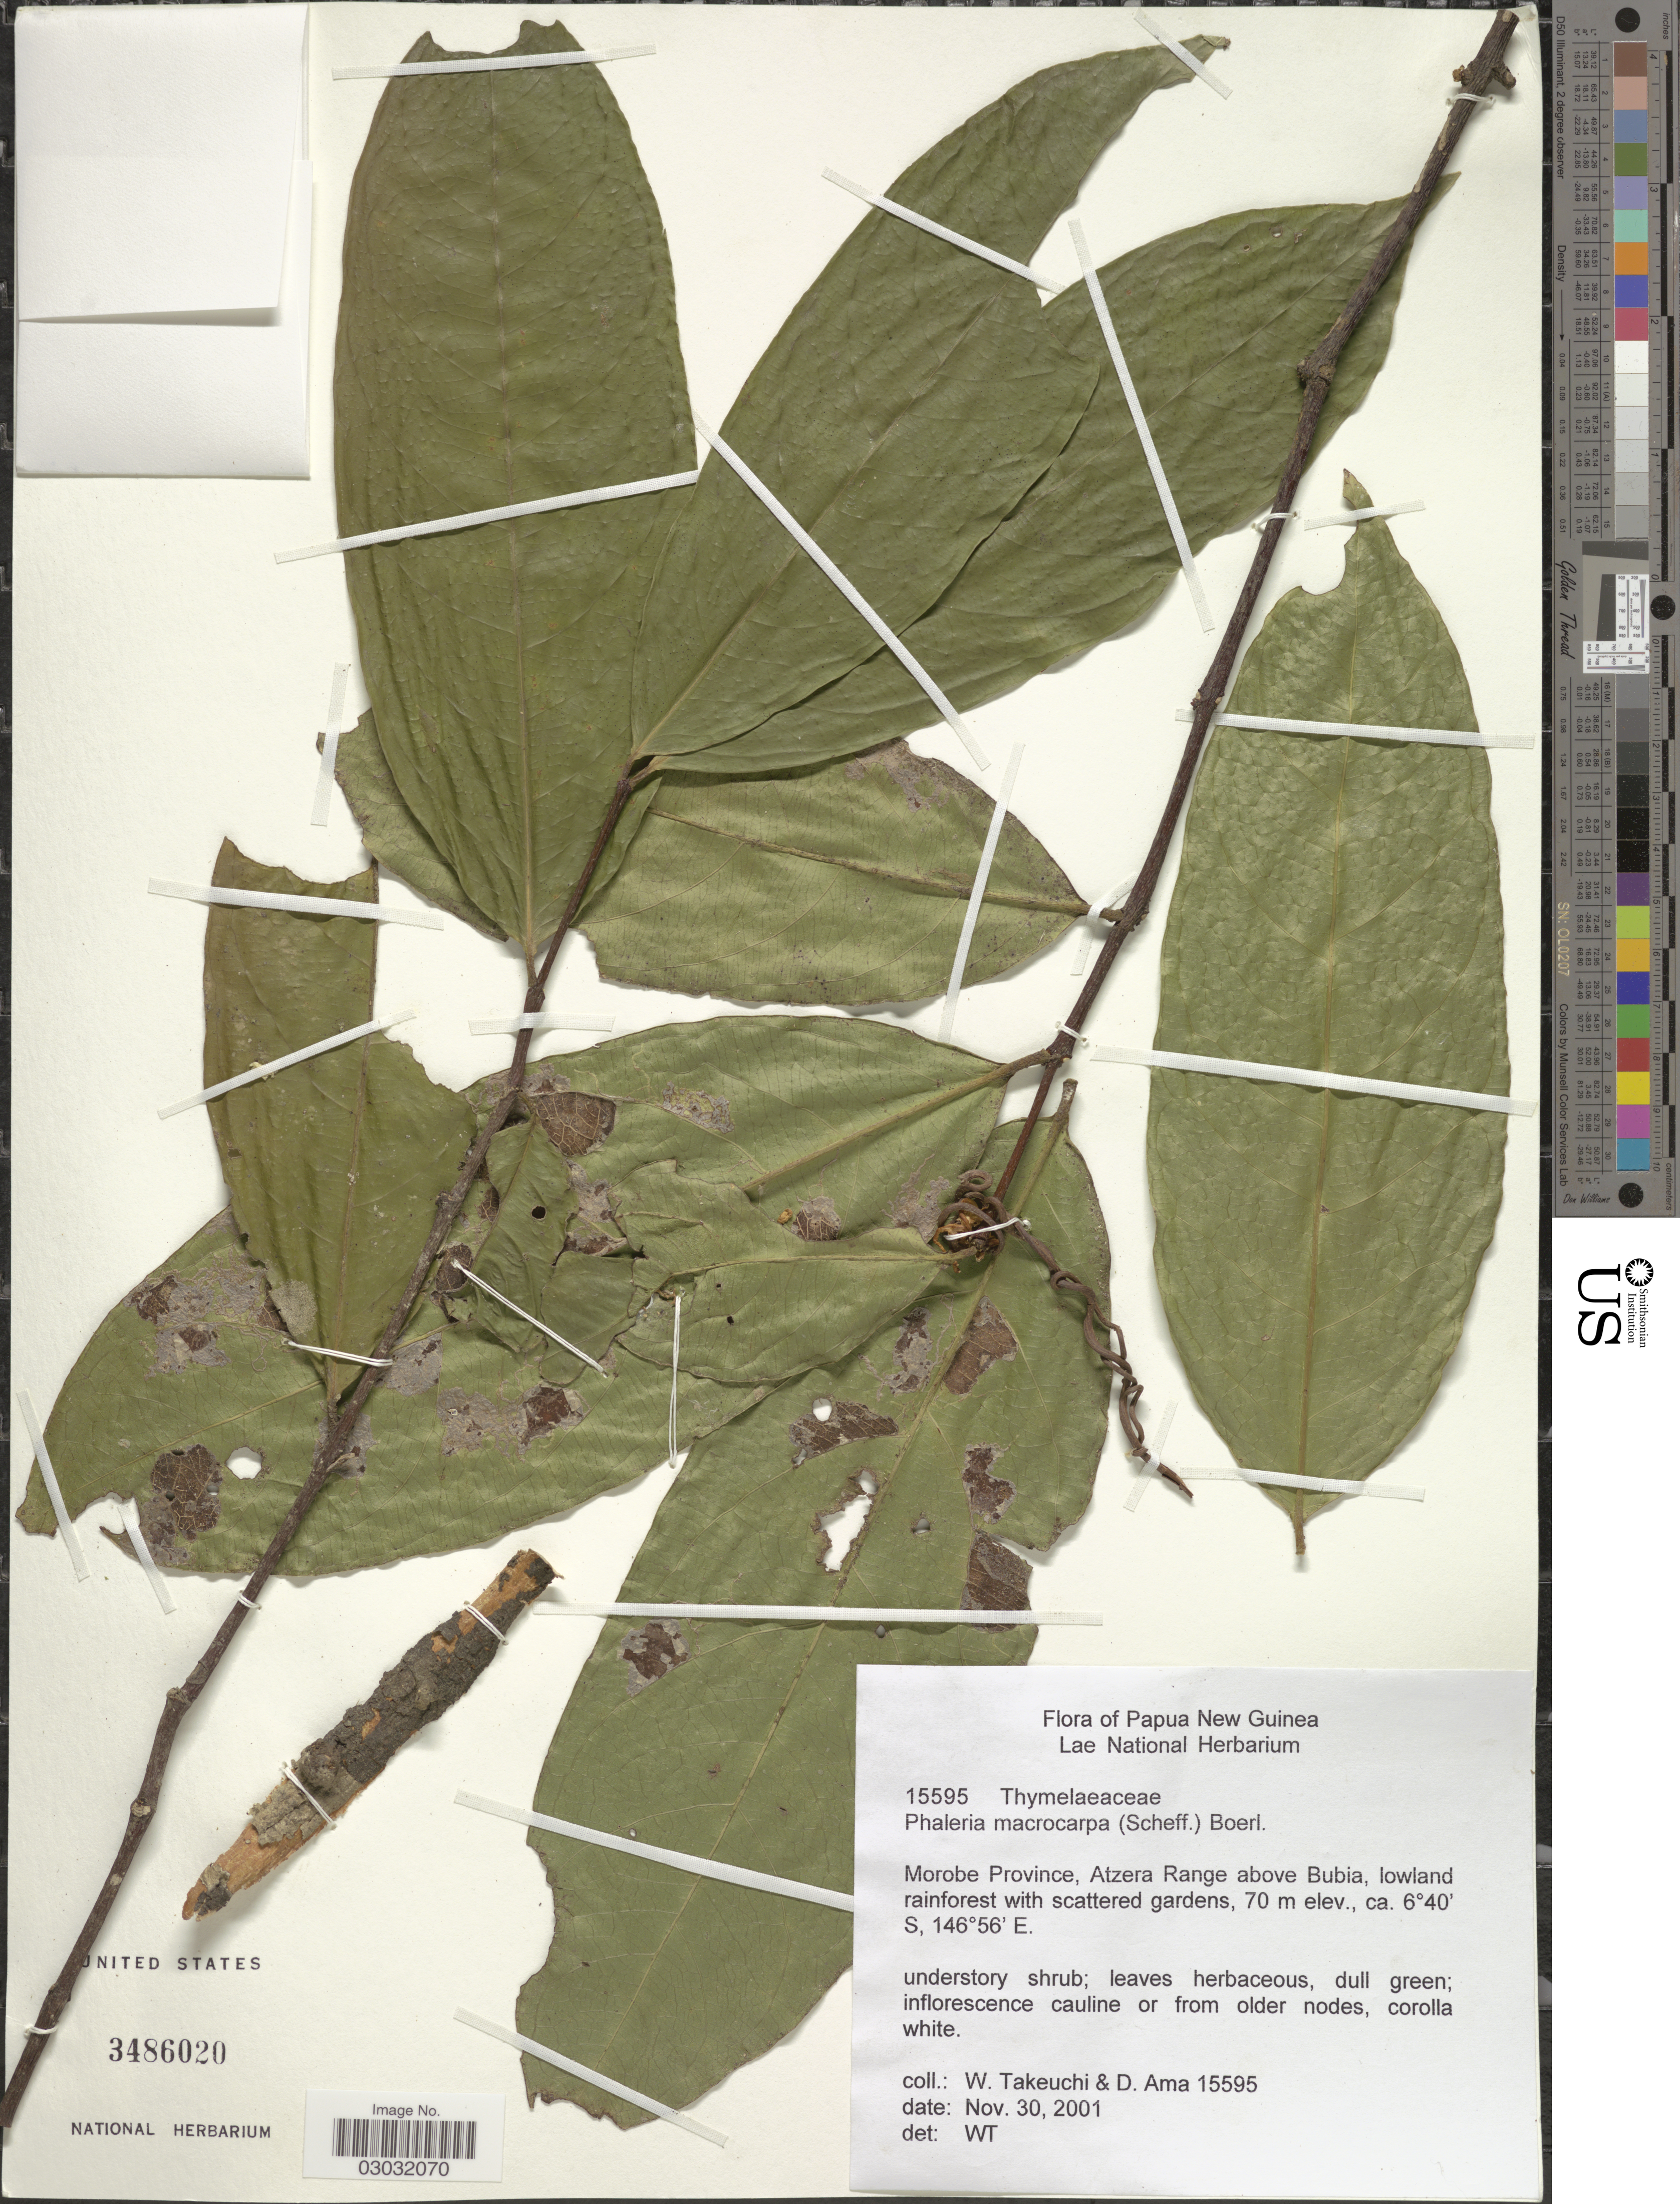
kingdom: Plantae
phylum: Tracheophyta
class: Magnoliopsida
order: Malvales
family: Thymelaeaceae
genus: Phaleria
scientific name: Phaleria macrocarpa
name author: (Scheff.) Boerl.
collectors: W. Takeuchi & D. Ama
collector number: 15595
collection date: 2001-11-30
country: Papua New Guinea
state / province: Morobe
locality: Atzera Range above Bubia.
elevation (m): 70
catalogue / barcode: US 3486020